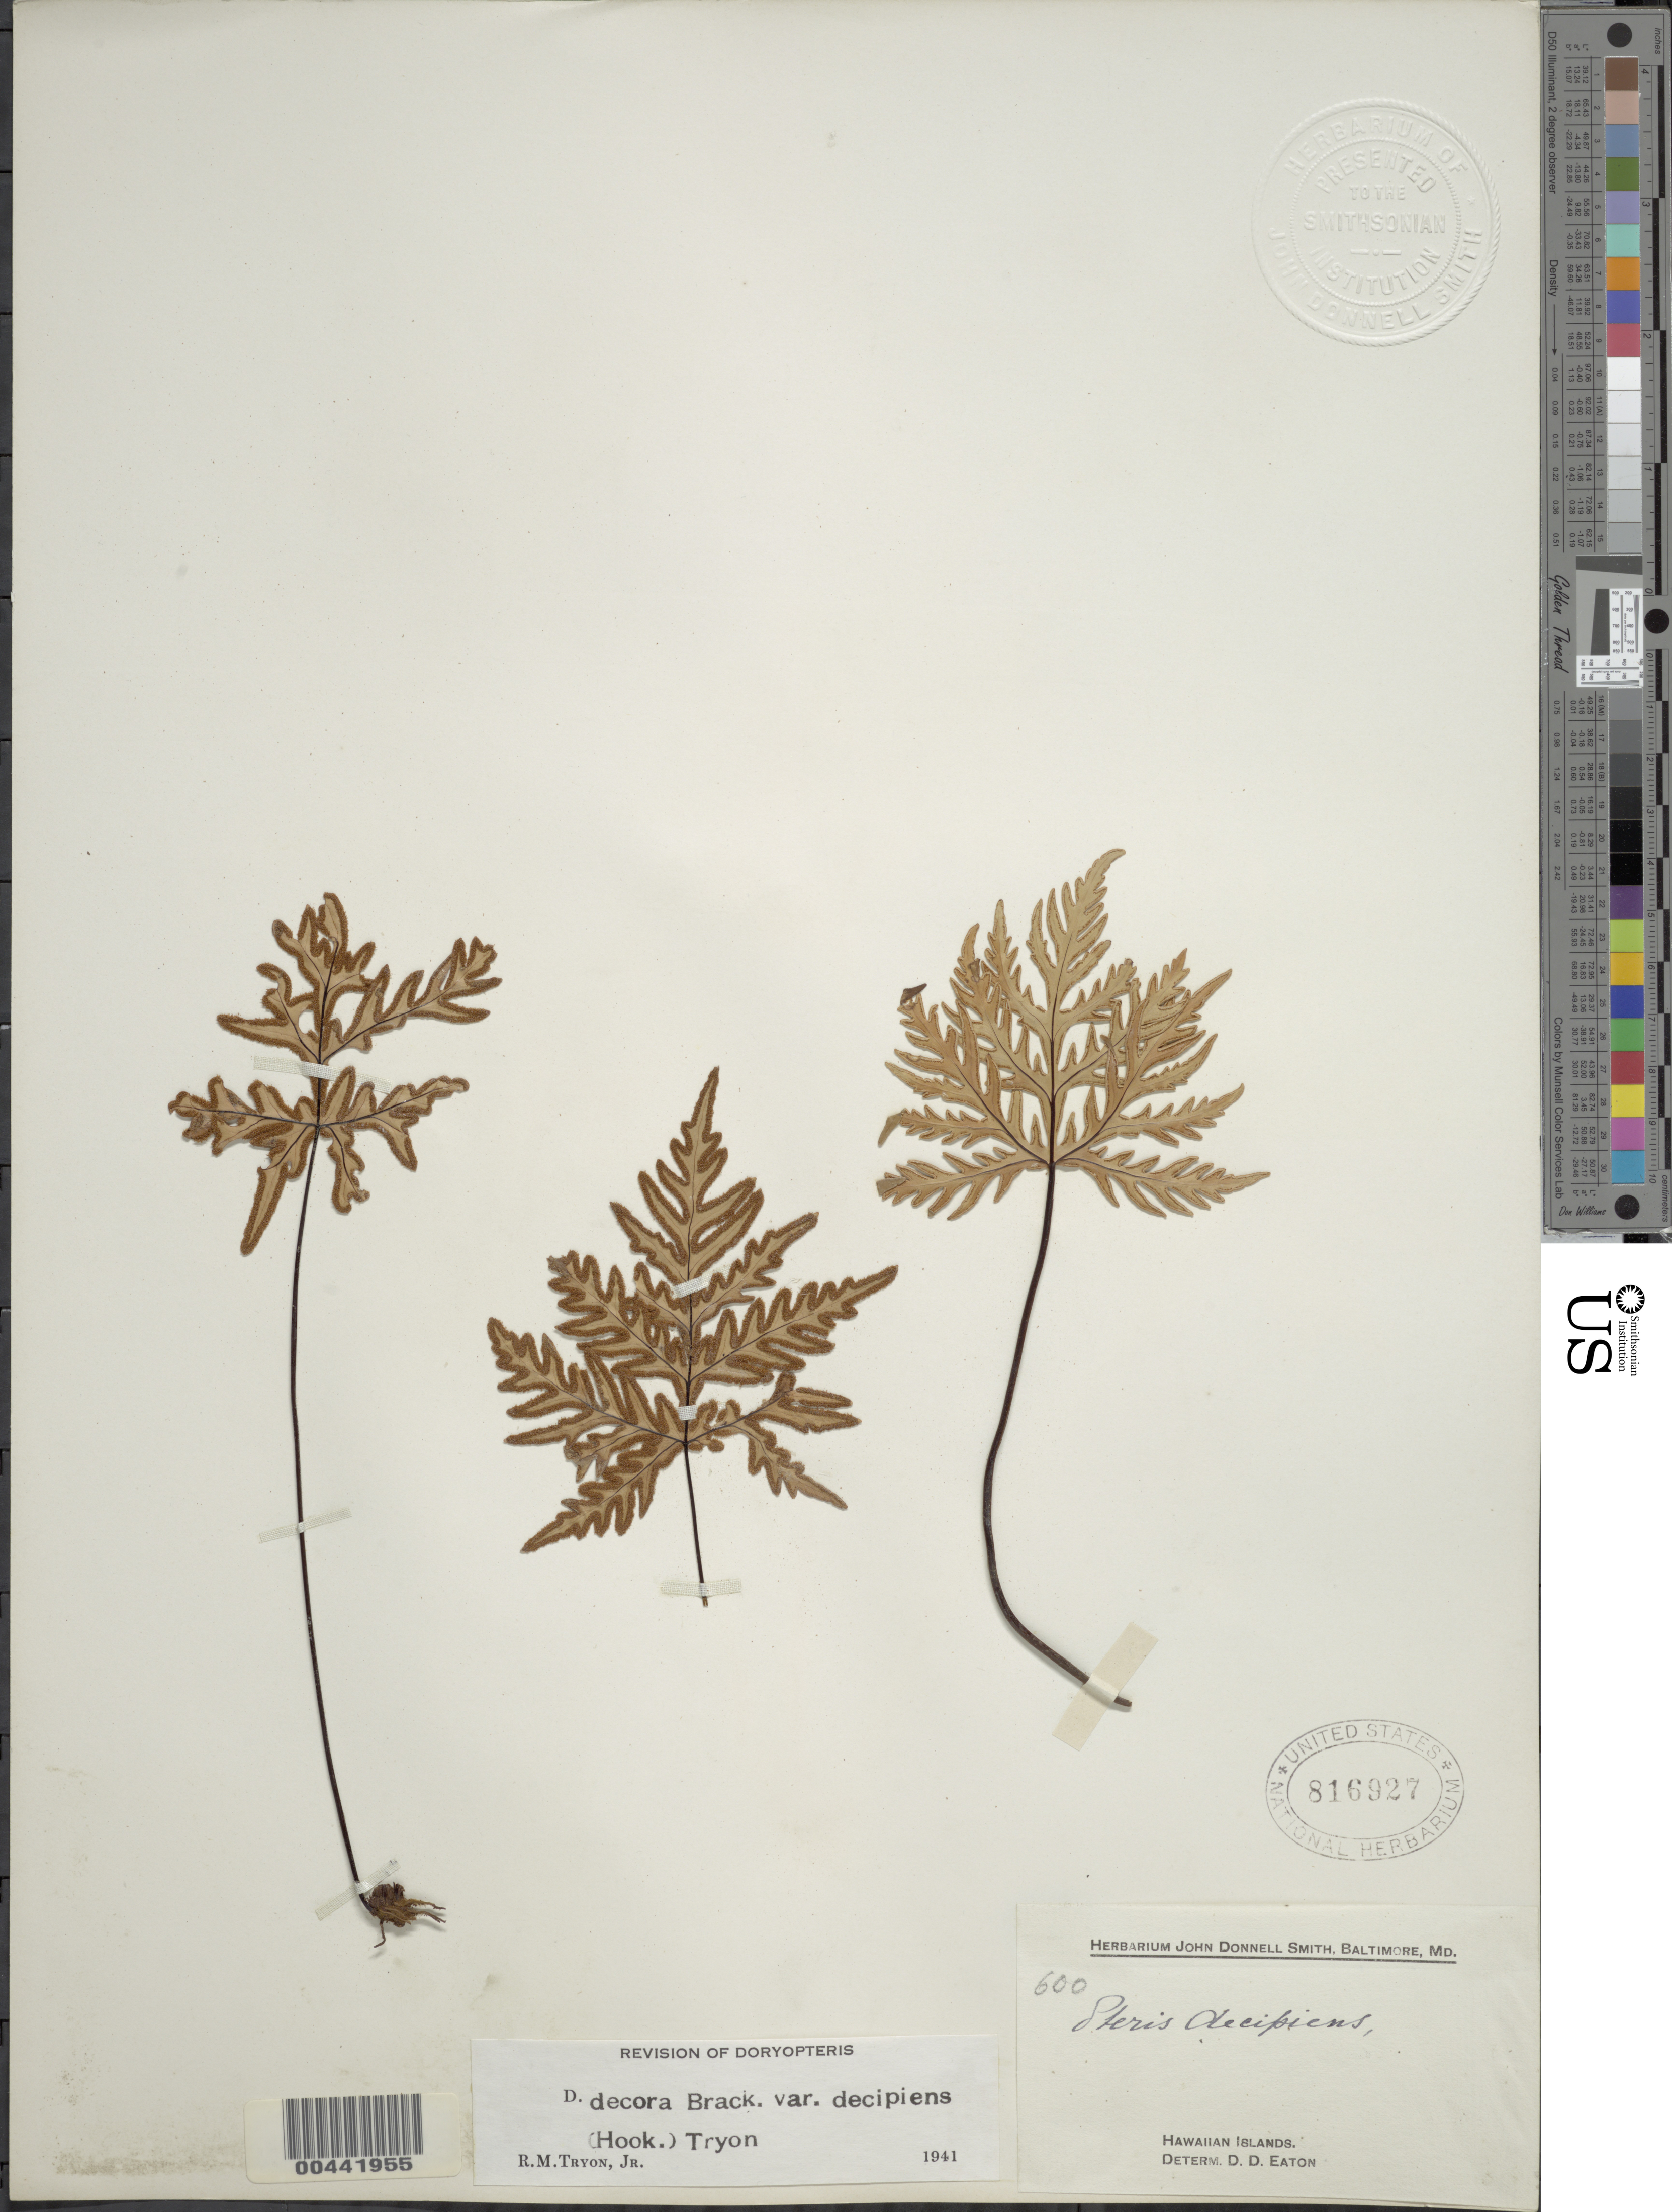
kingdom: Plantae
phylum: Tracheophyta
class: Polypodiopsida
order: Polypodiales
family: Pteridaceae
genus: Doryopteris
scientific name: Doryopteris decipiens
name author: (Hook.) J. Sm.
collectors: J. Donnell Smith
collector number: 600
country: United States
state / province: Hawaii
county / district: Hawaii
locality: Hawaiian Islands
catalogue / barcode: US 816927